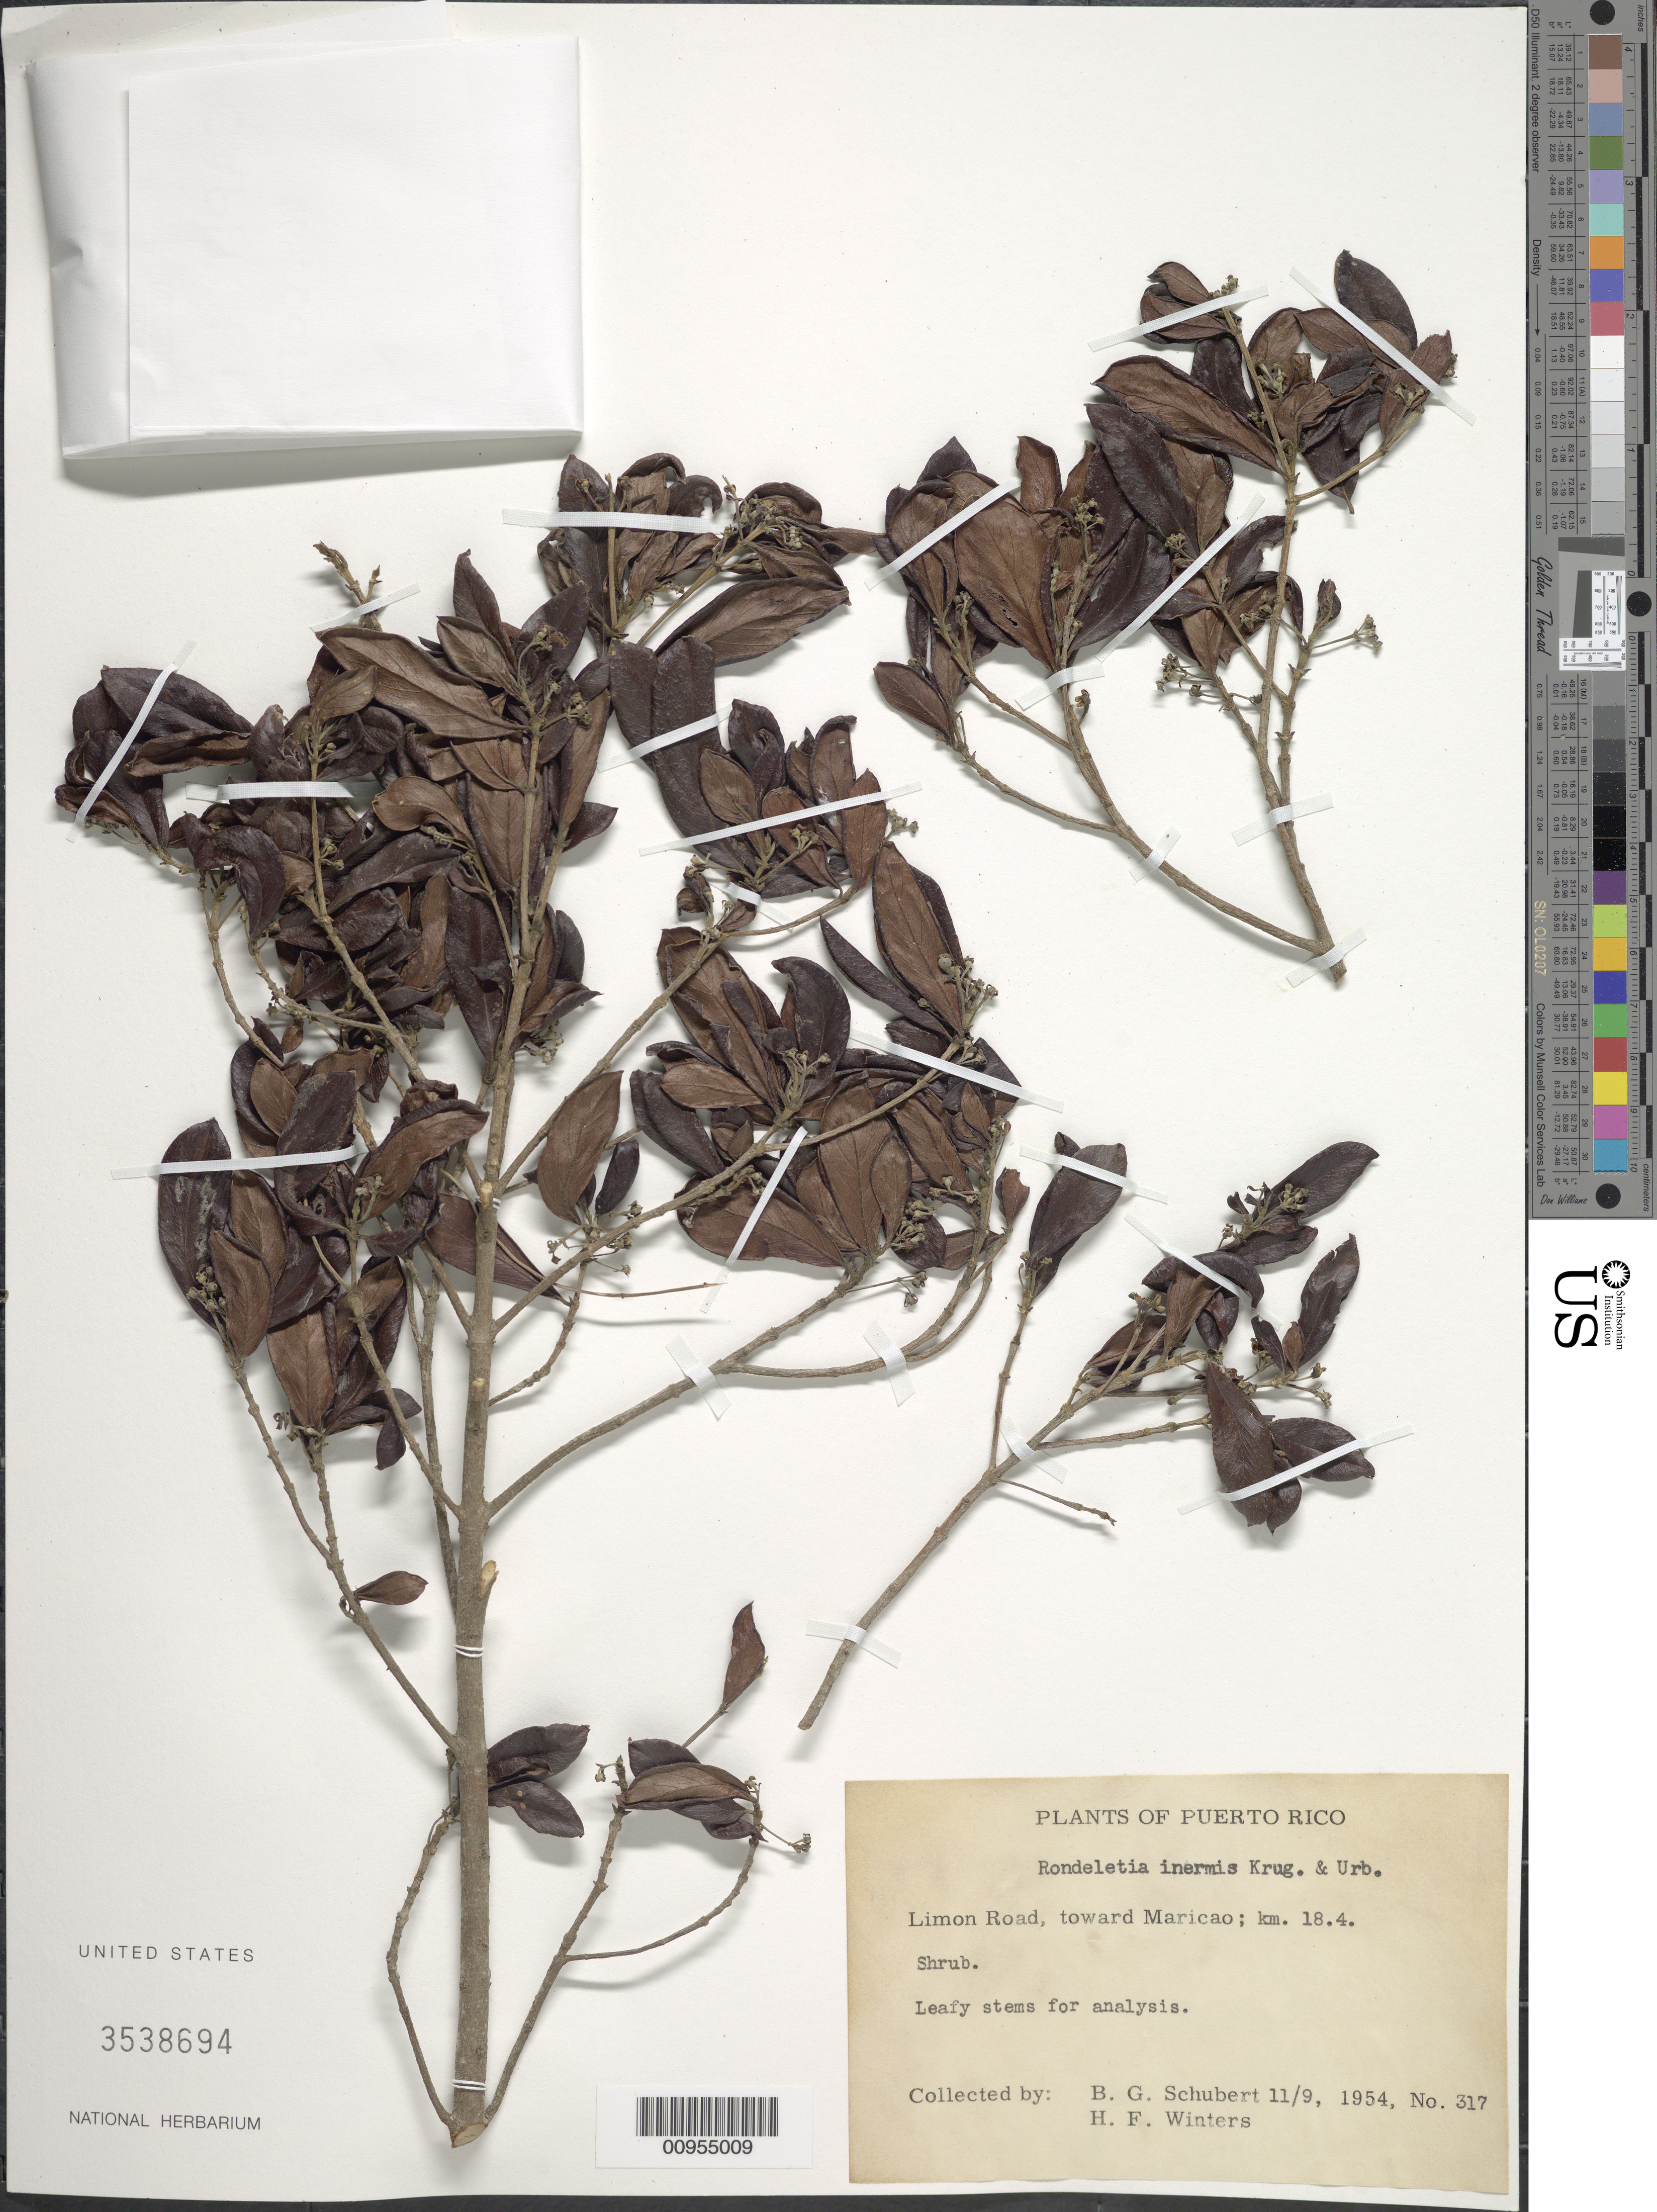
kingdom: Plantae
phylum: Tracheophyta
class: Magnoliopsida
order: Gentianales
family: Rubiaceae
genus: Rondeletia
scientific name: Rondeletia inermis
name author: (Spreng.) Krug & Urb.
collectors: B. Schubert & H. Winters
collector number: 317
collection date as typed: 09 Nov 1954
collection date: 1954-11-09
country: Puerto Rico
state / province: Maricao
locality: Limon Road, toward Maricao, km. 18.4.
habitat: Roadside.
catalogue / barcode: US 3538694